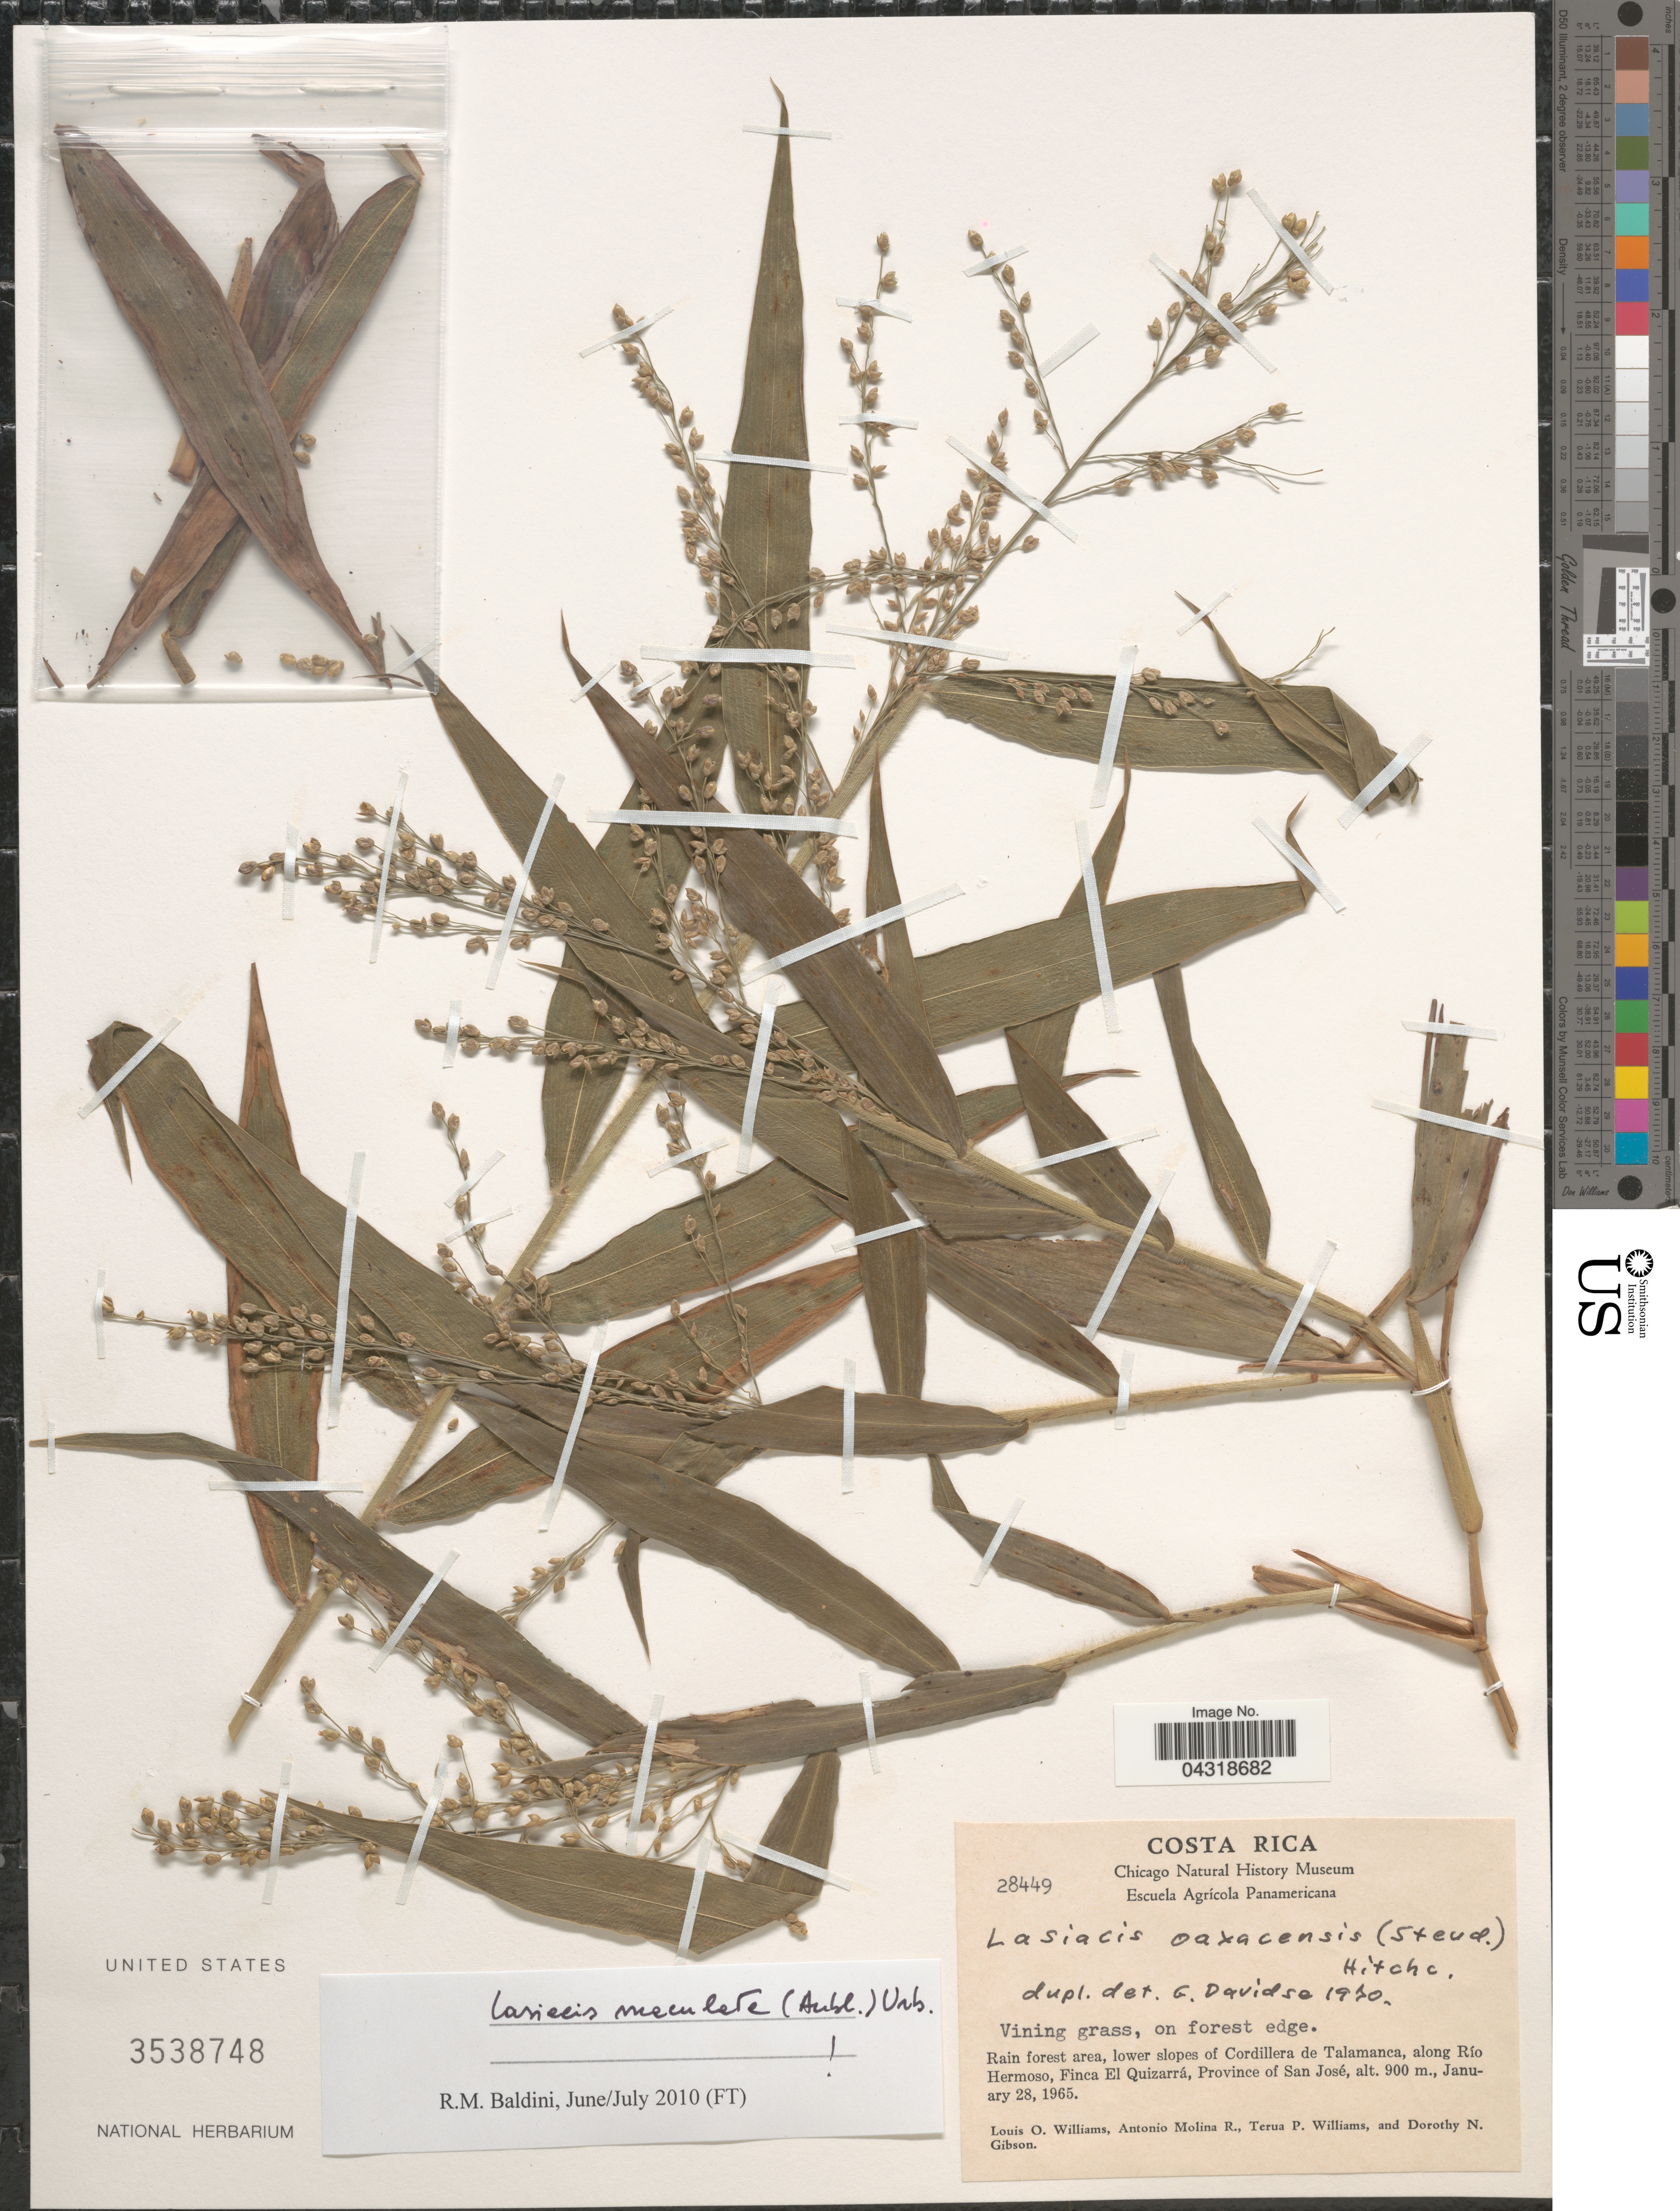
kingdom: Plantae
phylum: Tracheophyta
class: Liliopsida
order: Poales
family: Poaceae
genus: Lasiacis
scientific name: Lasiacis oaxacensis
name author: (Steud.) Hitchc.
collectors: L. O. Williams, A. Molina R., T. Williams & D. N. Gibson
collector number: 28449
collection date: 1965-01-28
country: Costa Rica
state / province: San José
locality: Rain forest area, lower slopes of Cordillera de Talamanca, along Río Hermoso, Finca El Quizarrá.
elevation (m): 900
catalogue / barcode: US 3538748